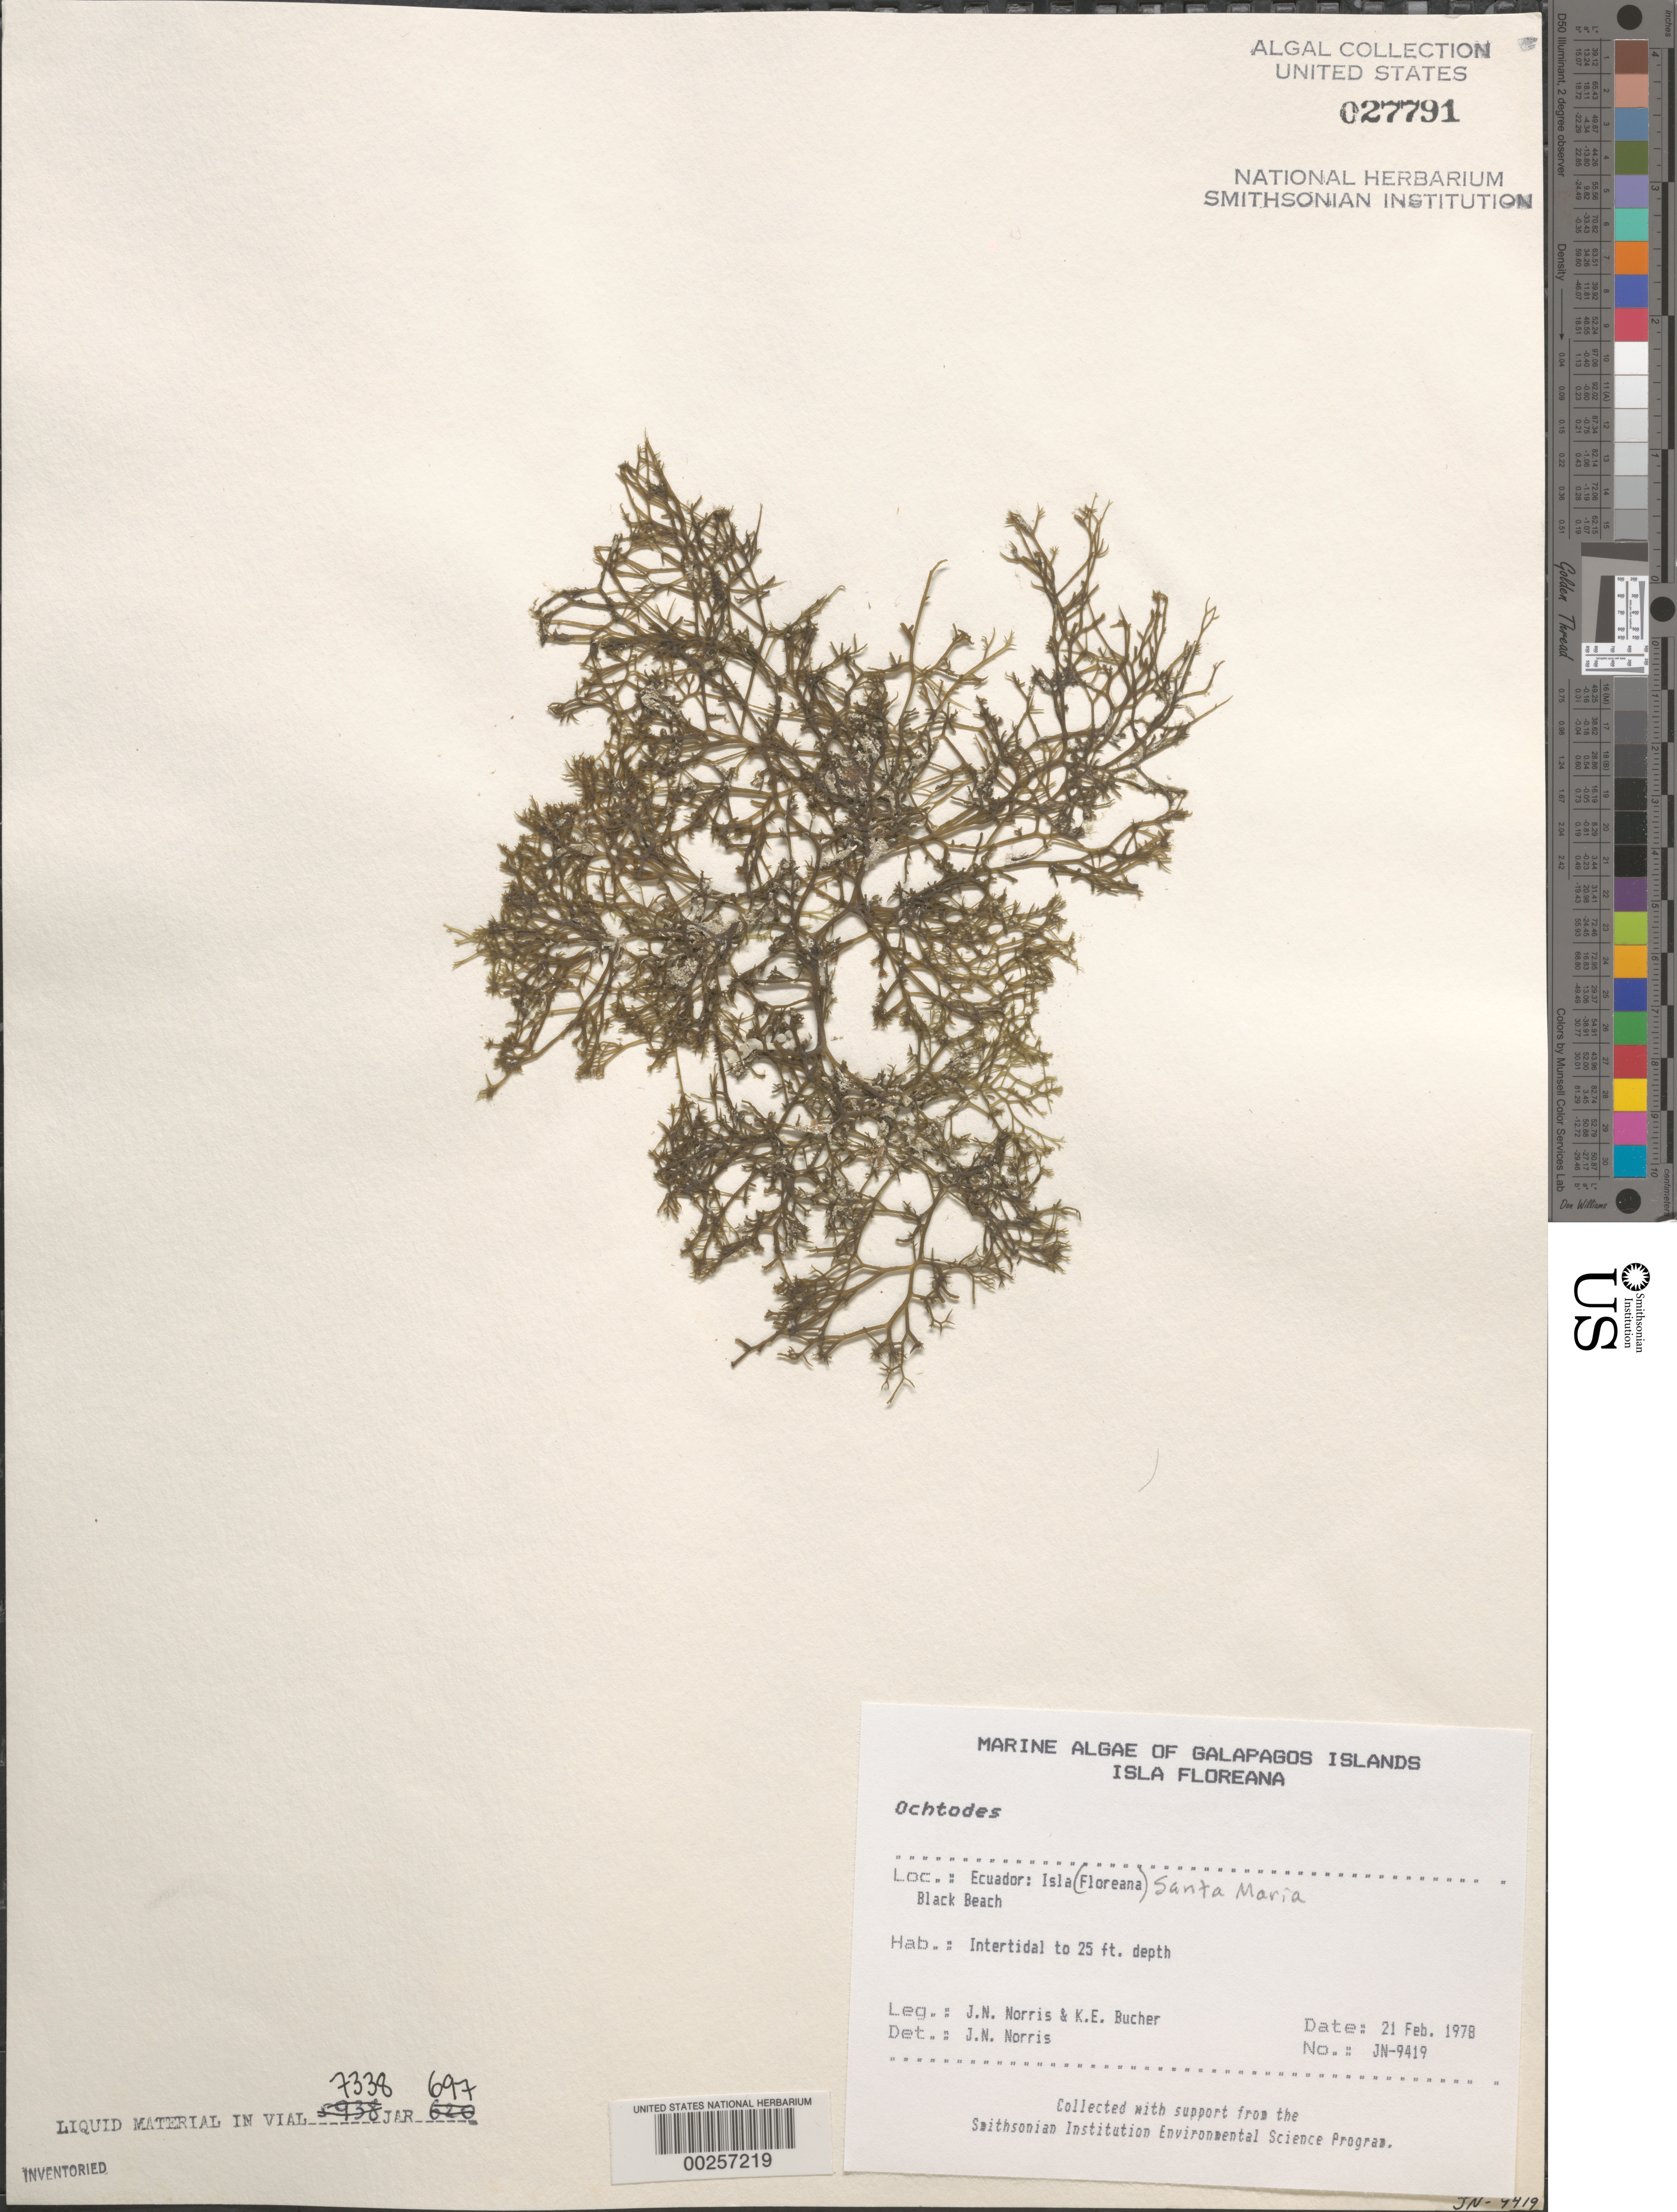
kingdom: Plantae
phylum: Rhodophyta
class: Florideophyceae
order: Gigartinales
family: Rhizophyllidaceae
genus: Ochtodes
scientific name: Ochtodes sp.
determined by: Norris, James N.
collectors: J. N. Norris & K. E. Bucher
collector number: JN-9419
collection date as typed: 21 Feb 1978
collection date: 1978-02-21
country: Ecuador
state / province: Colón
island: Floreana [Charles, Santa Maria]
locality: Black Beach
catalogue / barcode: US 27791